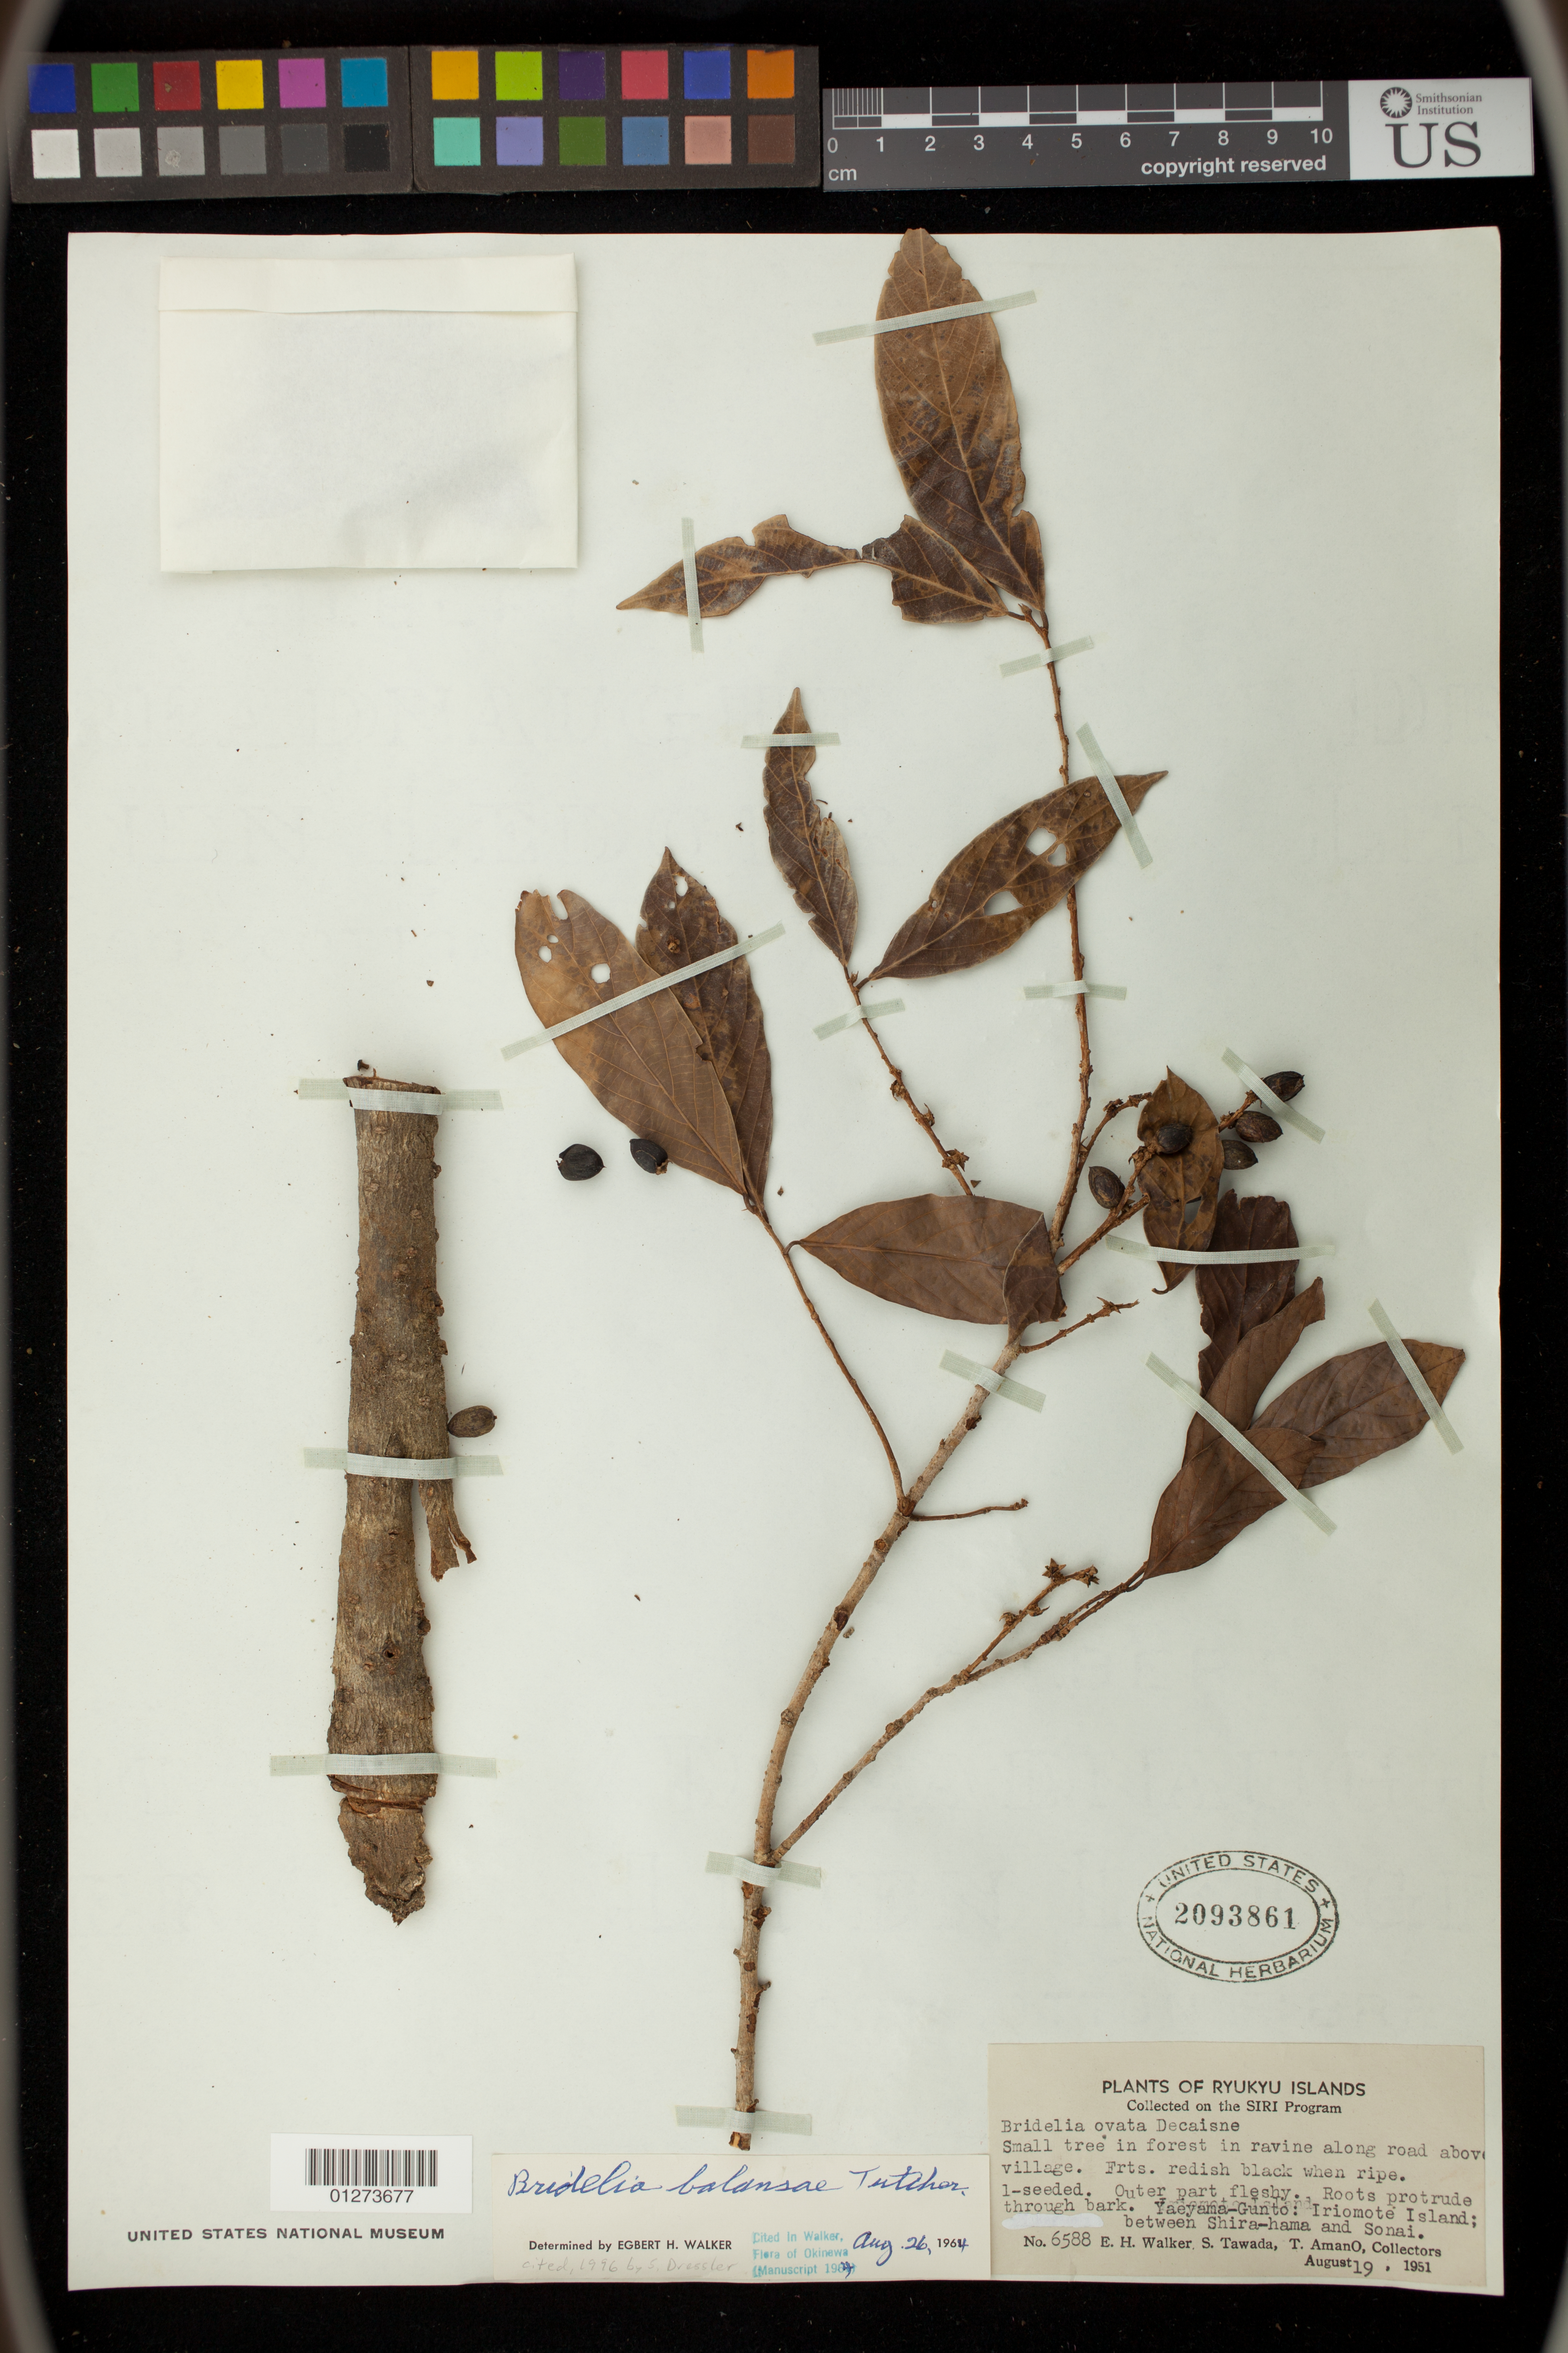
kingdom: Plantae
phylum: Tracheophyta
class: Magnoliopsida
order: Malpighiales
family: Phyllanthaceae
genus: Bridelia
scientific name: Bridelia balansae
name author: Tutcher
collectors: E. H. Walker, S. Tawada & T. Amano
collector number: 6588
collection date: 1951-08-19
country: Japan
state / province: Okinawa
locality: Yaeyama-Gunto: Iriomote Island; between Shira-hama and Sonai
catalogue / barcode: US 2093861